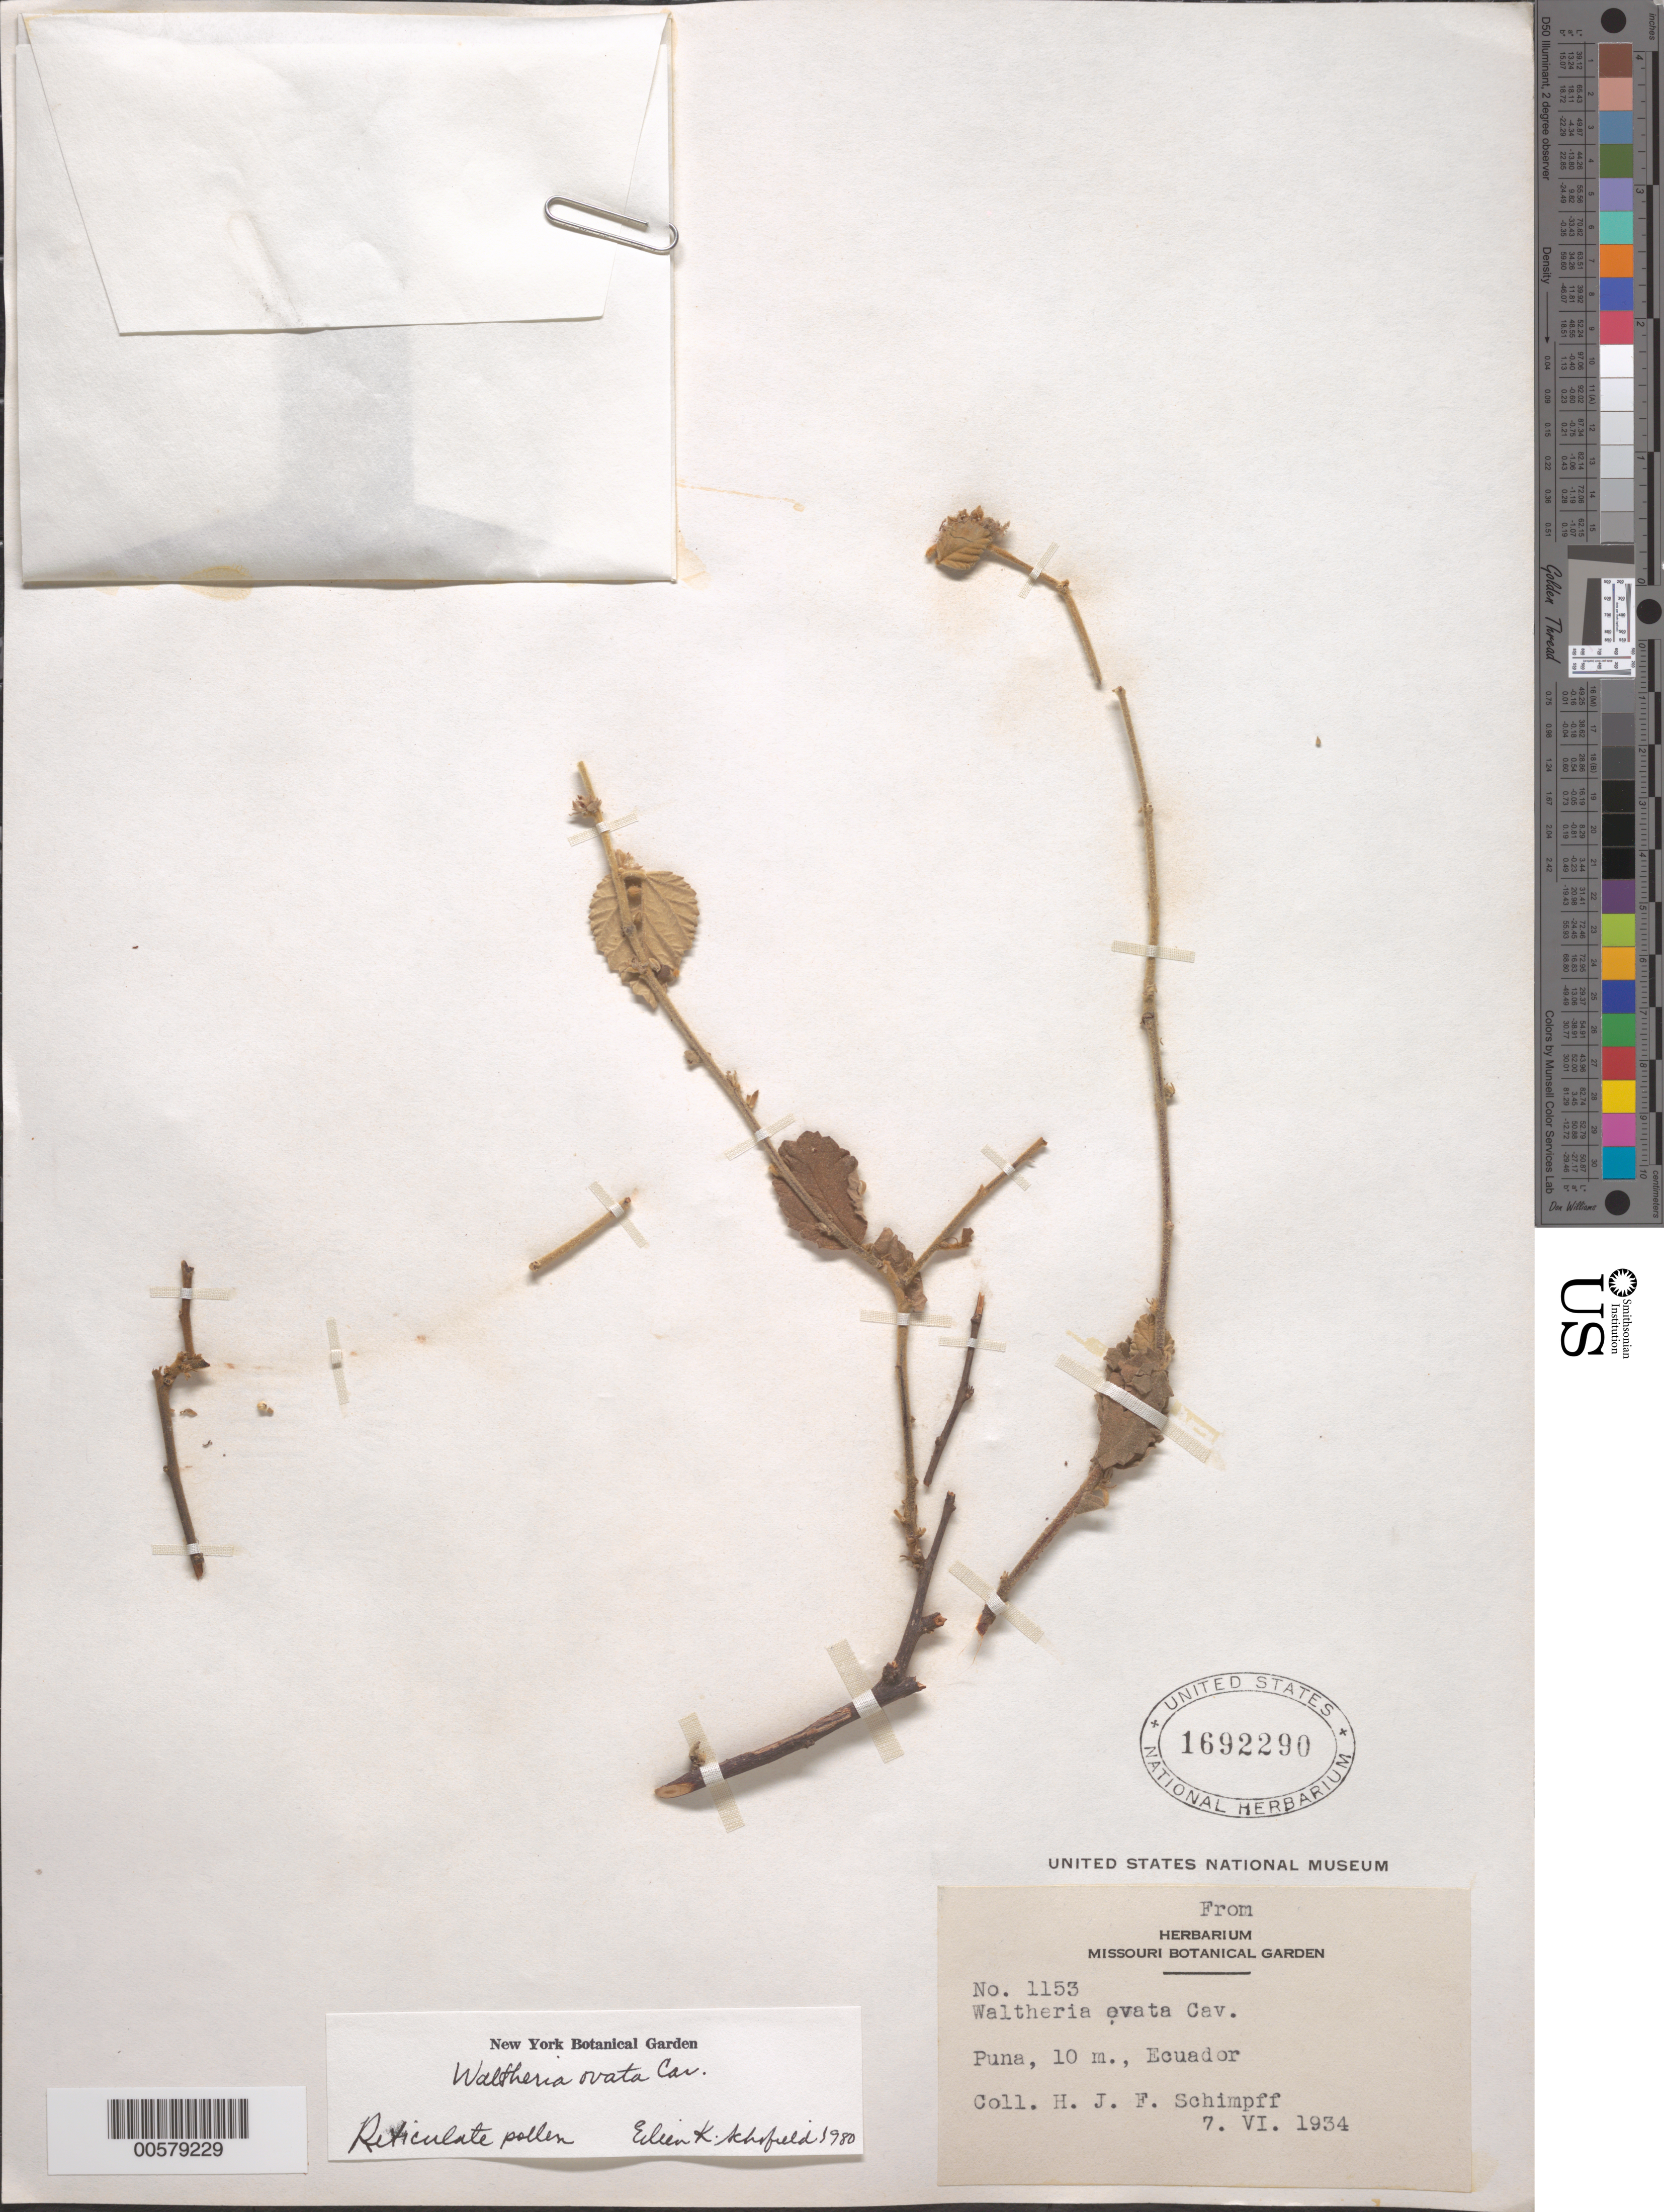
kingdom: Plantae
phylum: Tracheophyta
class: Magnoliopsida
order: Malvales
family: Malvaceae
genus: Waltheria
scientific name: Waltheria ovata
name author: Cav.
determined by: Schofield, E. K.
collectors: H. Schimpff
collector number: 1153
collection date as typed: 07 Jun 1934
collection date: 1934-06-07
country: Ecuador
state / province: Guayas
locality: Puna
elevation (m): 10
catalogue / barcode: US 1692290